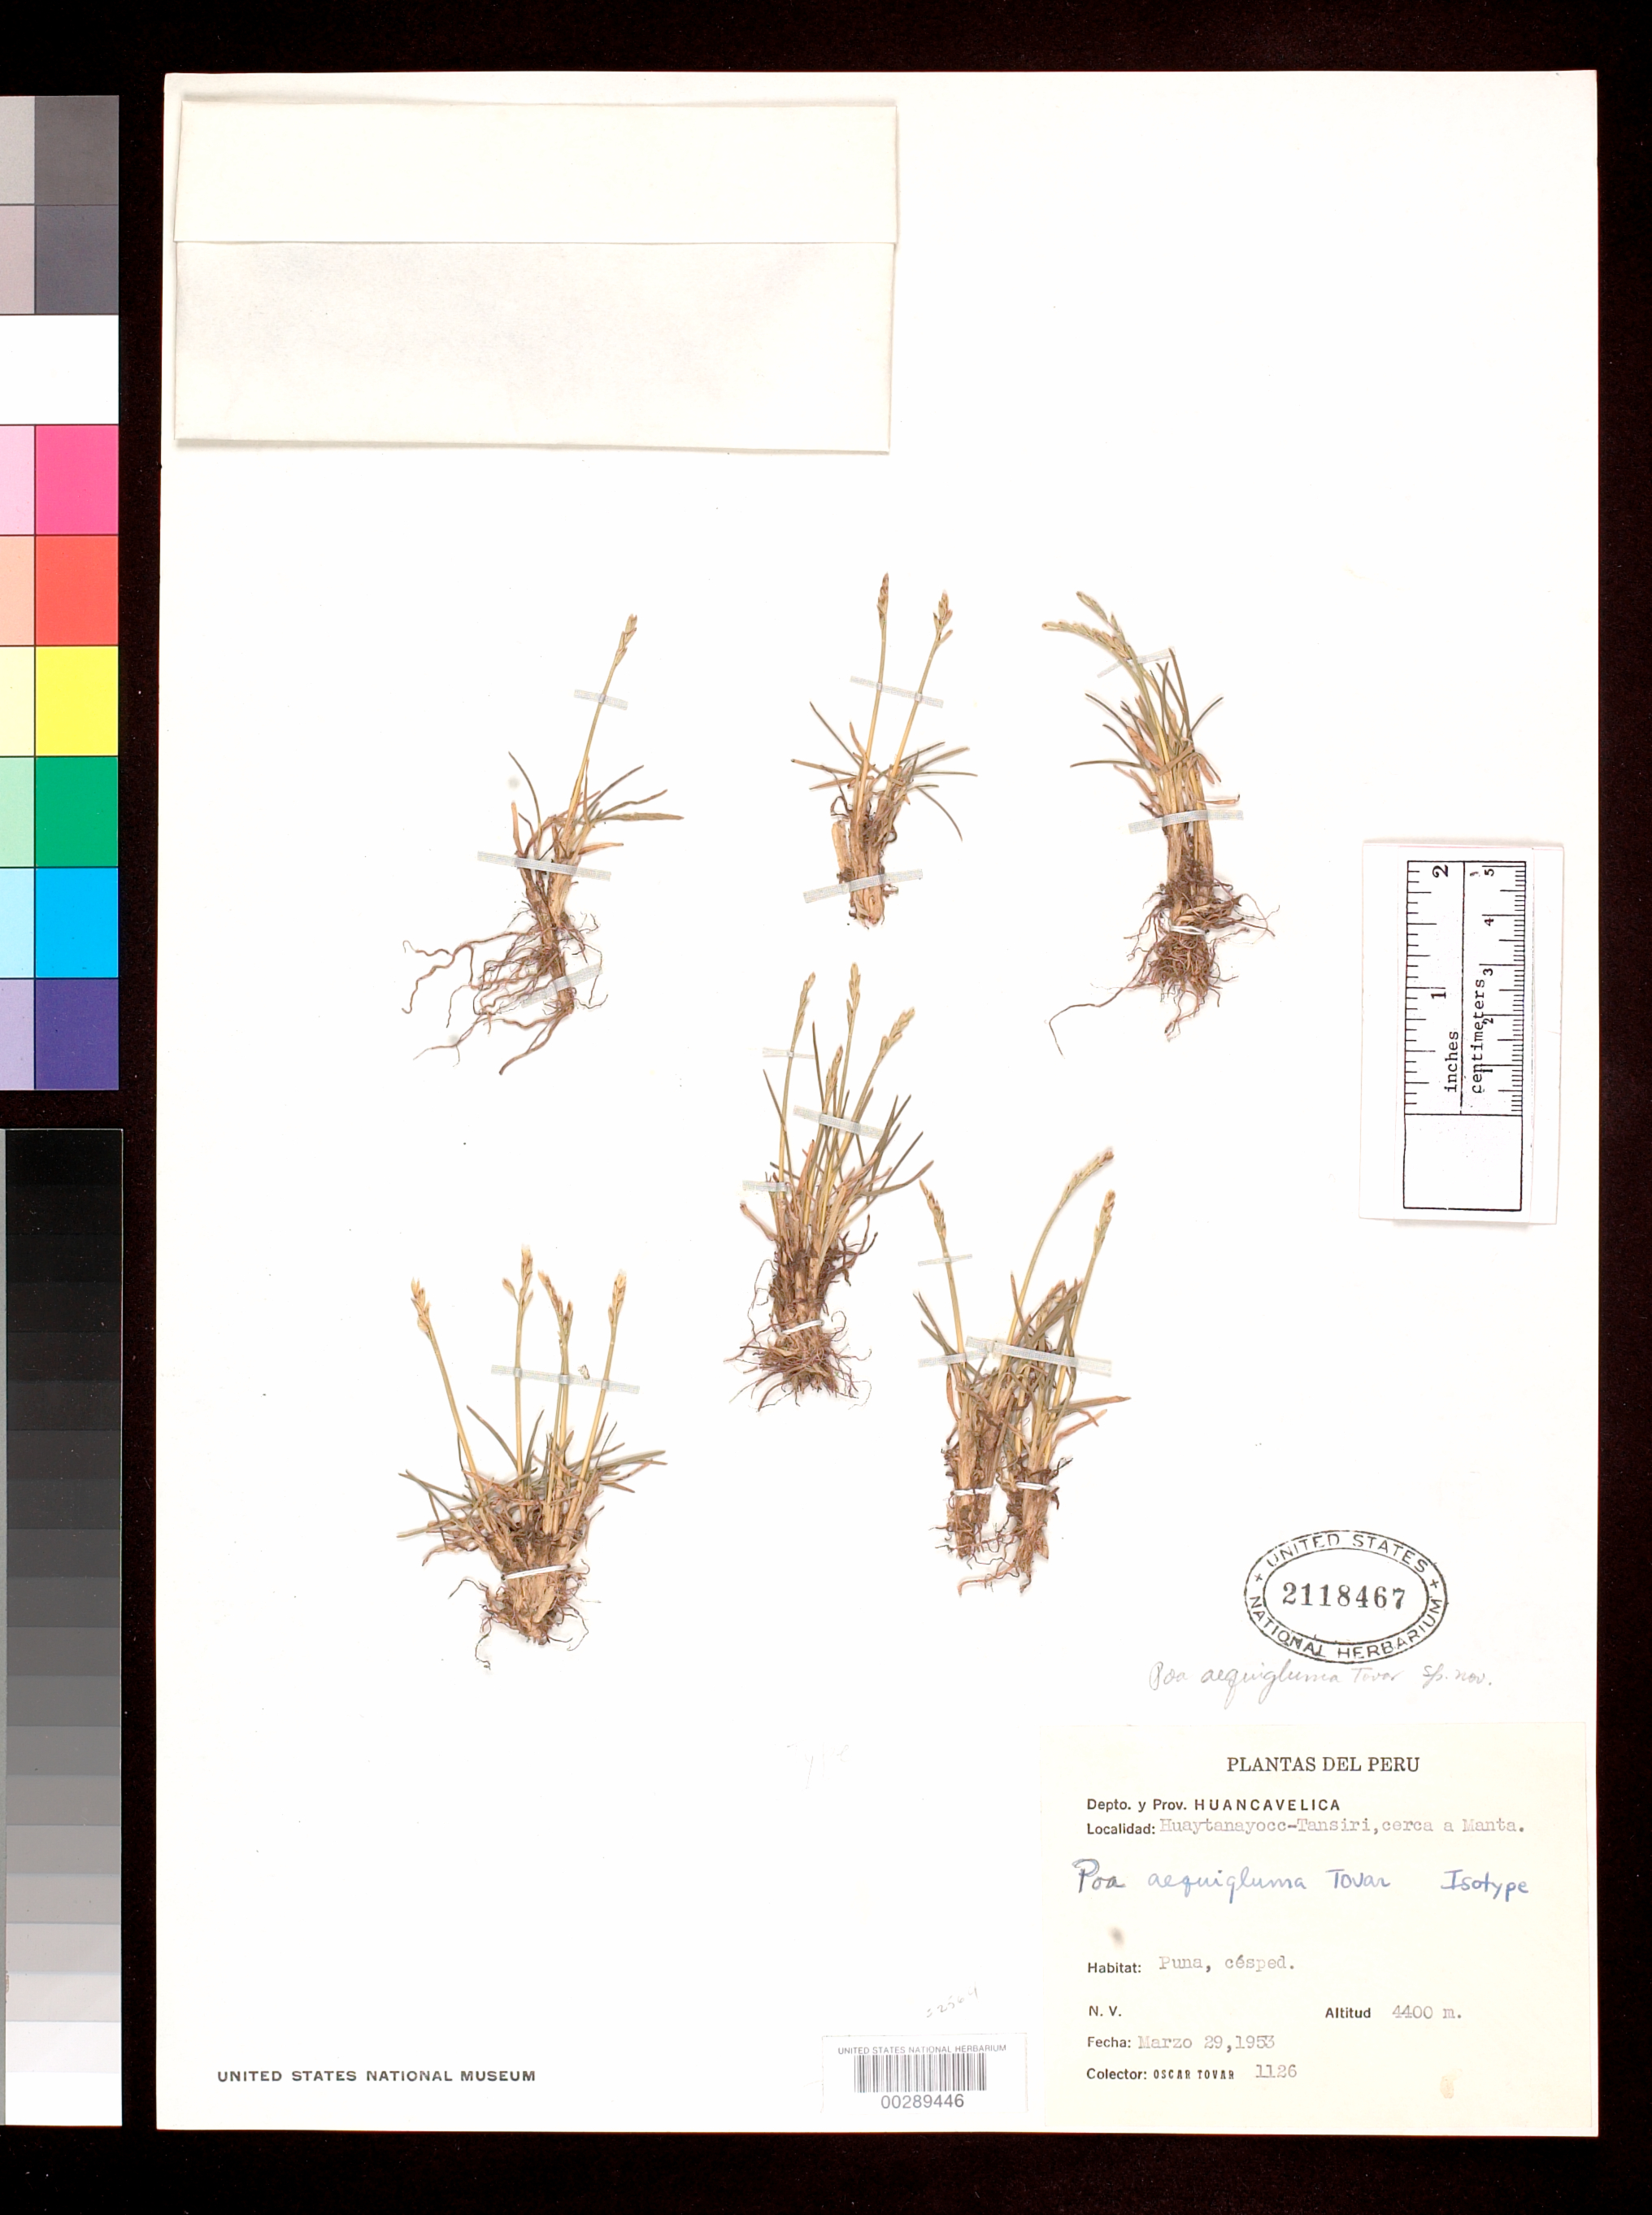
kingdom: Plantae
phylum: Tracheophyta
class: Liliopsida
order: Poales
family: Poaceae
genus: Poa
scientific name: Poa aequigluma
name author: Tovar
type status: Isotype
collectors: Ó. Tovar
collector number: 1126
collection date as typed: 29 Mar 1953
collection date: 1953-03-29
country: Peru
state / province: Huancavelica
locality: Conaica [District?], Huaytanayoc-Tansiri, near Manta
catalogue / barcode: US 2118467